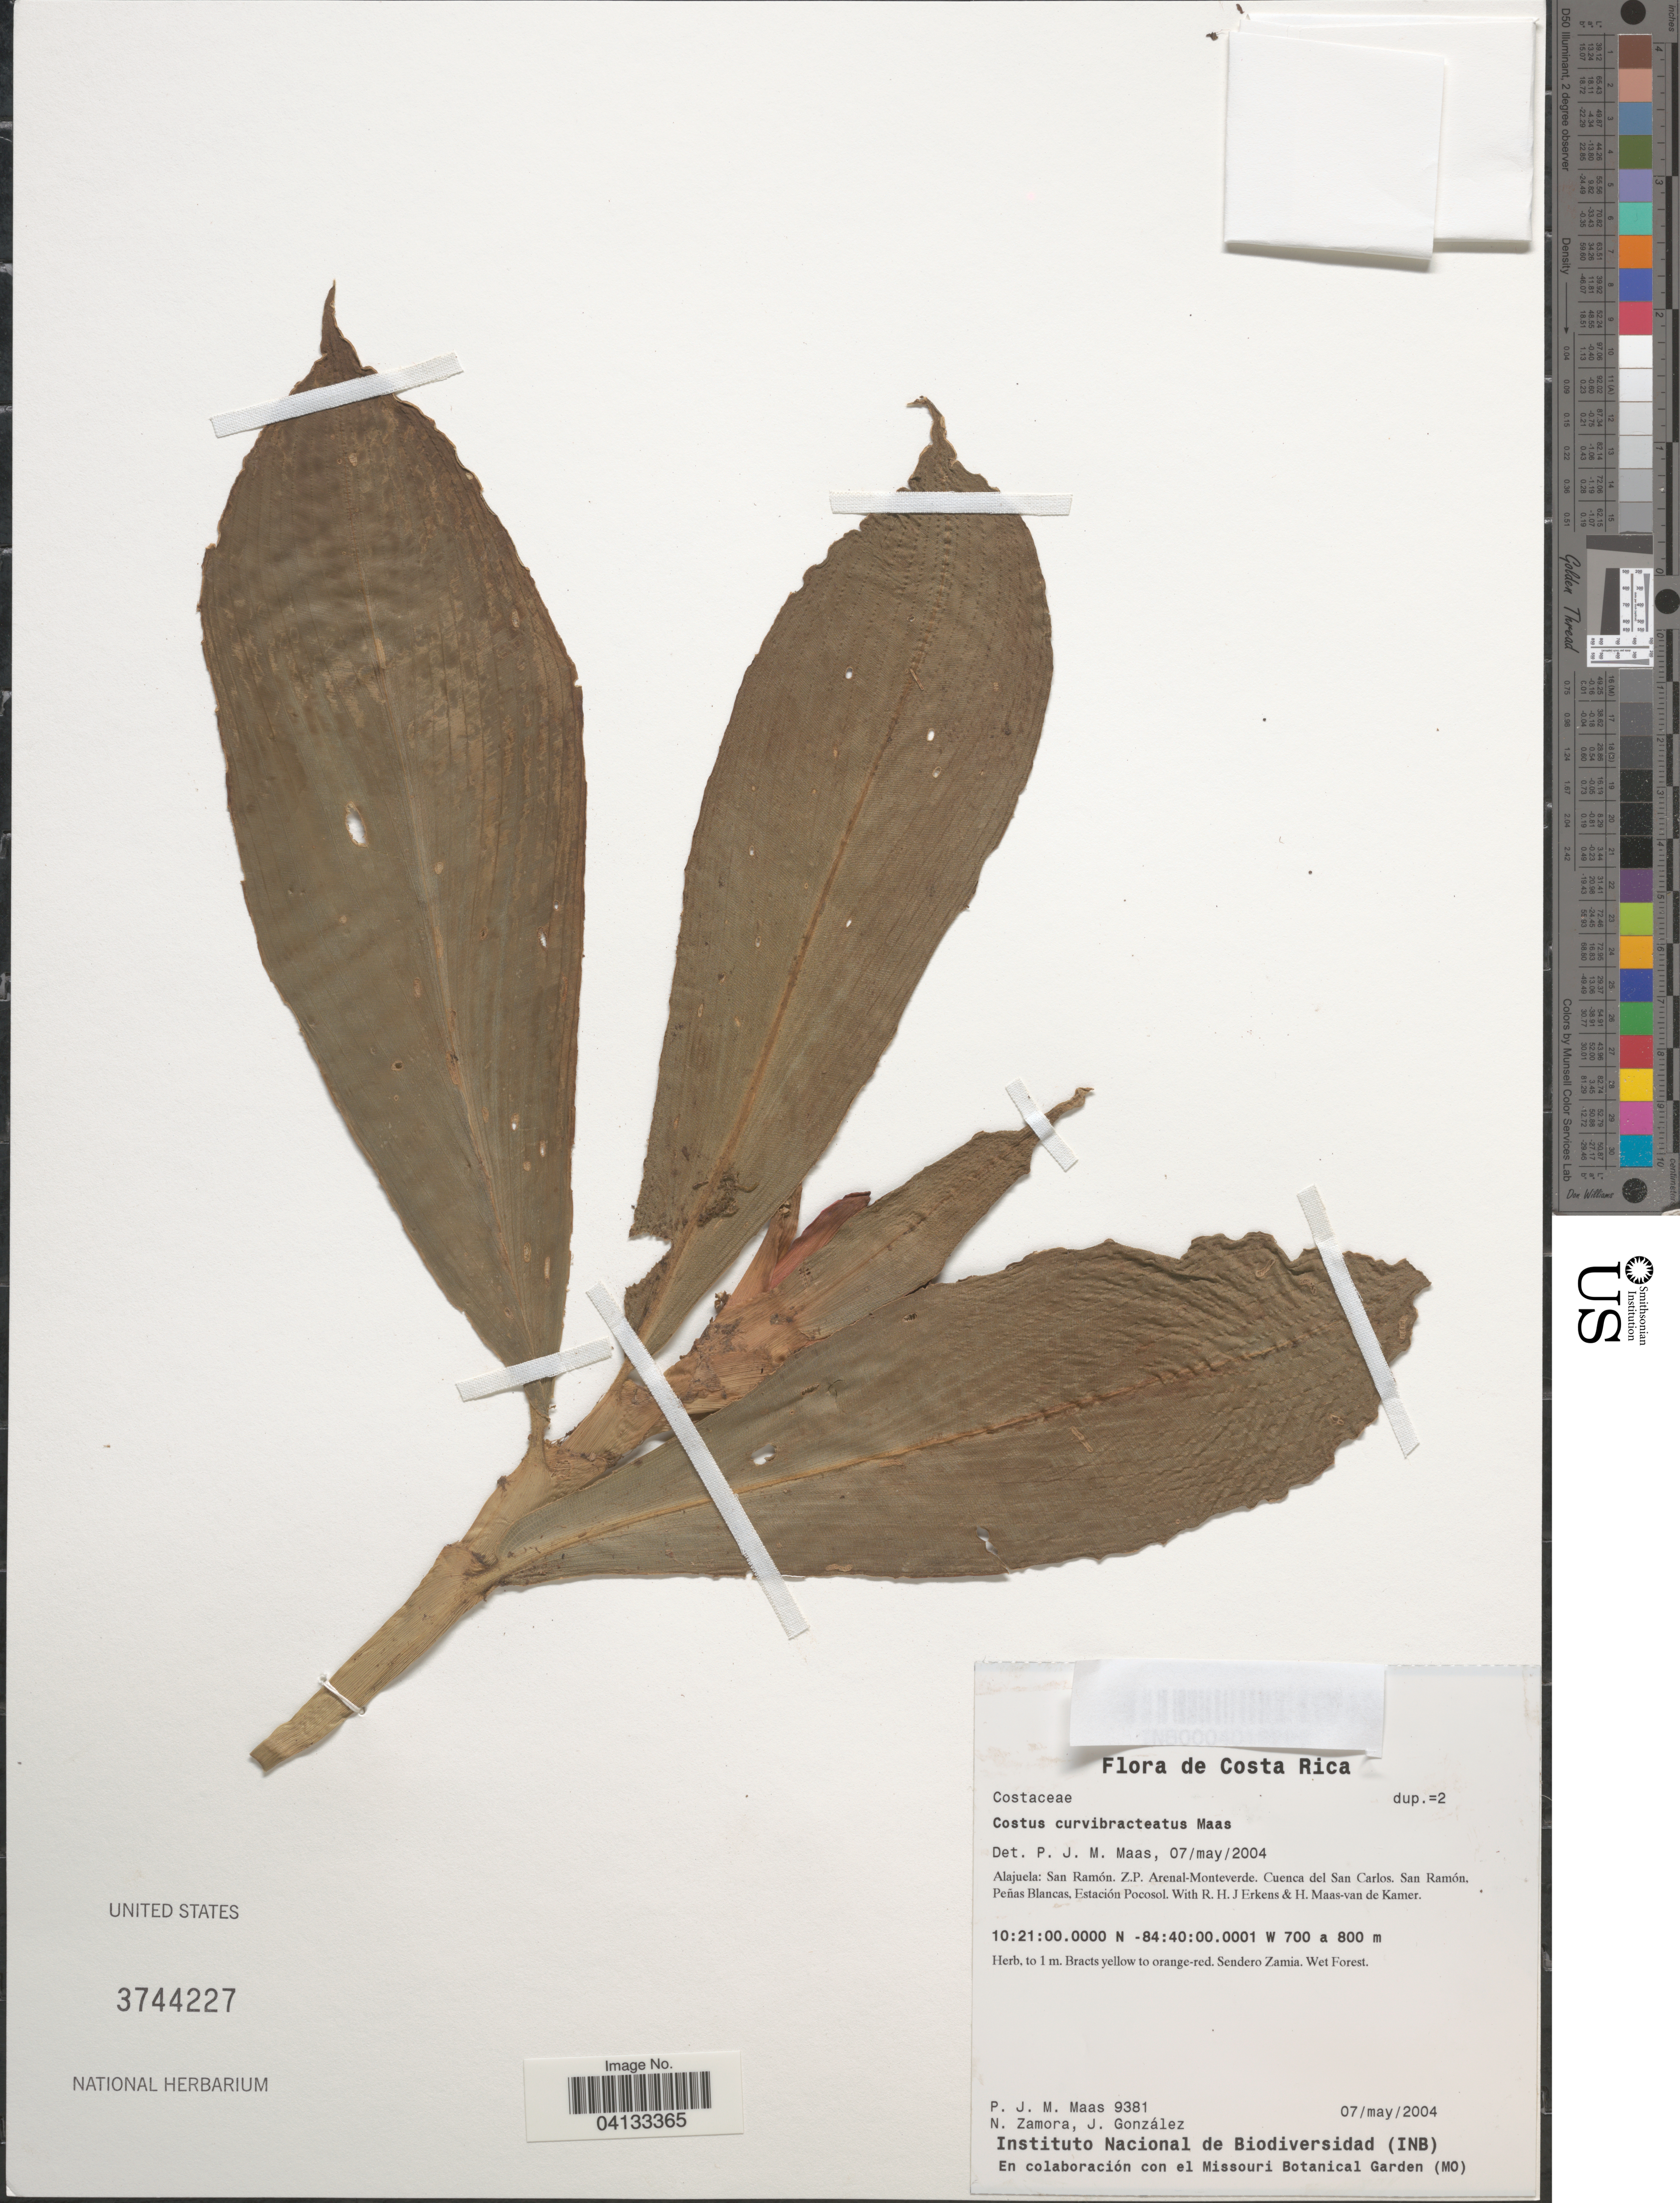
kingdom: Plantae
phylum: Tracheophyta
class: Liliopsida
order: Zingiberales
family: Costaceae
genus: Costus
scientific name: Costus curvibracteatus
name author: Maas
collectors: P. Maas, N. Zamora & J. González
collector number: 9381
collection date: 2004-05-07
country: Costa Rica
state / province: Alajuela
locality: San Ramón. Z.P. Arenal-Monteverde. Cuenca del San Carlos. San Ramón, Peñas Blancas, Estación Pocosol.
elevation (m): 700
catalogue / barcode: US 3744227